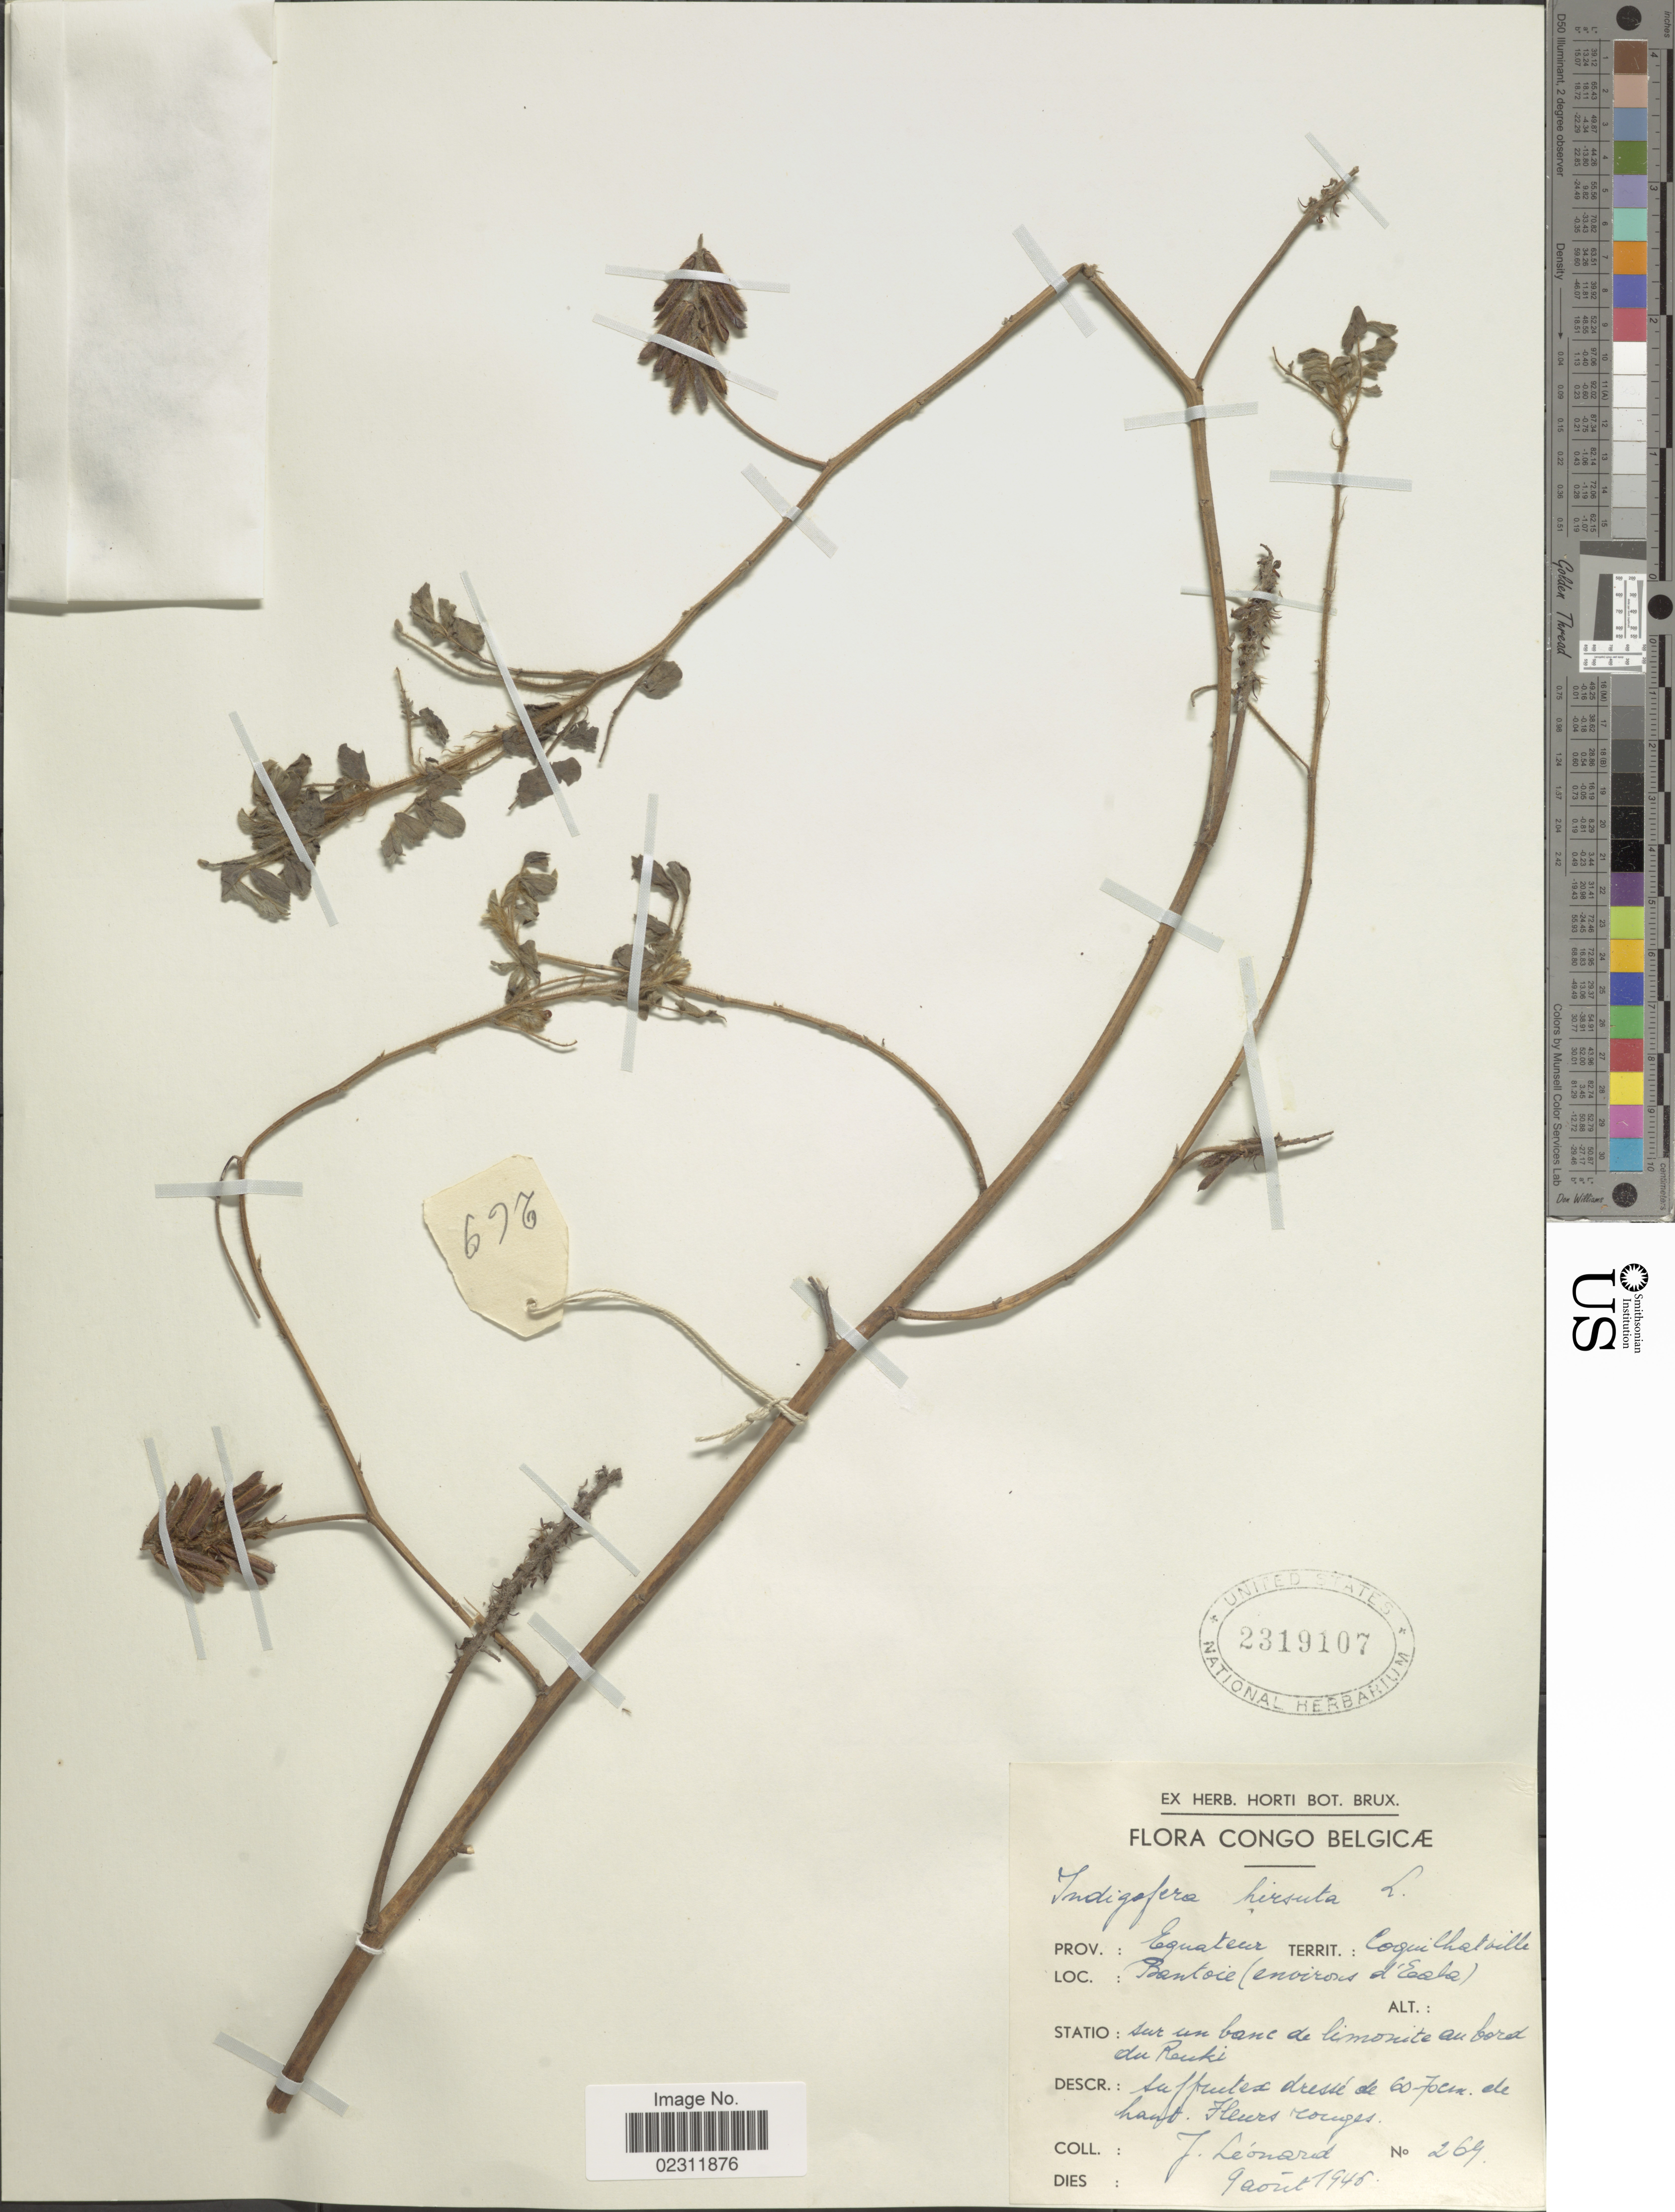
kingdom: Plantae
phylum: Tracheophyta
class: Magnoliopsida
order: Fabales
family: Fabaceae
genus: Indigofera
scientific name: Indigofera hirsuta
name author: L.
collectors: J. Leonard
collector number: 269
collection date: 1946-08-09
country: Congo, Democratic Republic of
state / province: Equateur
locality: Congo Belgicae, Coquilhatville, Bantoie (environs d'Eala)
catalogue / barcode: US 2319107